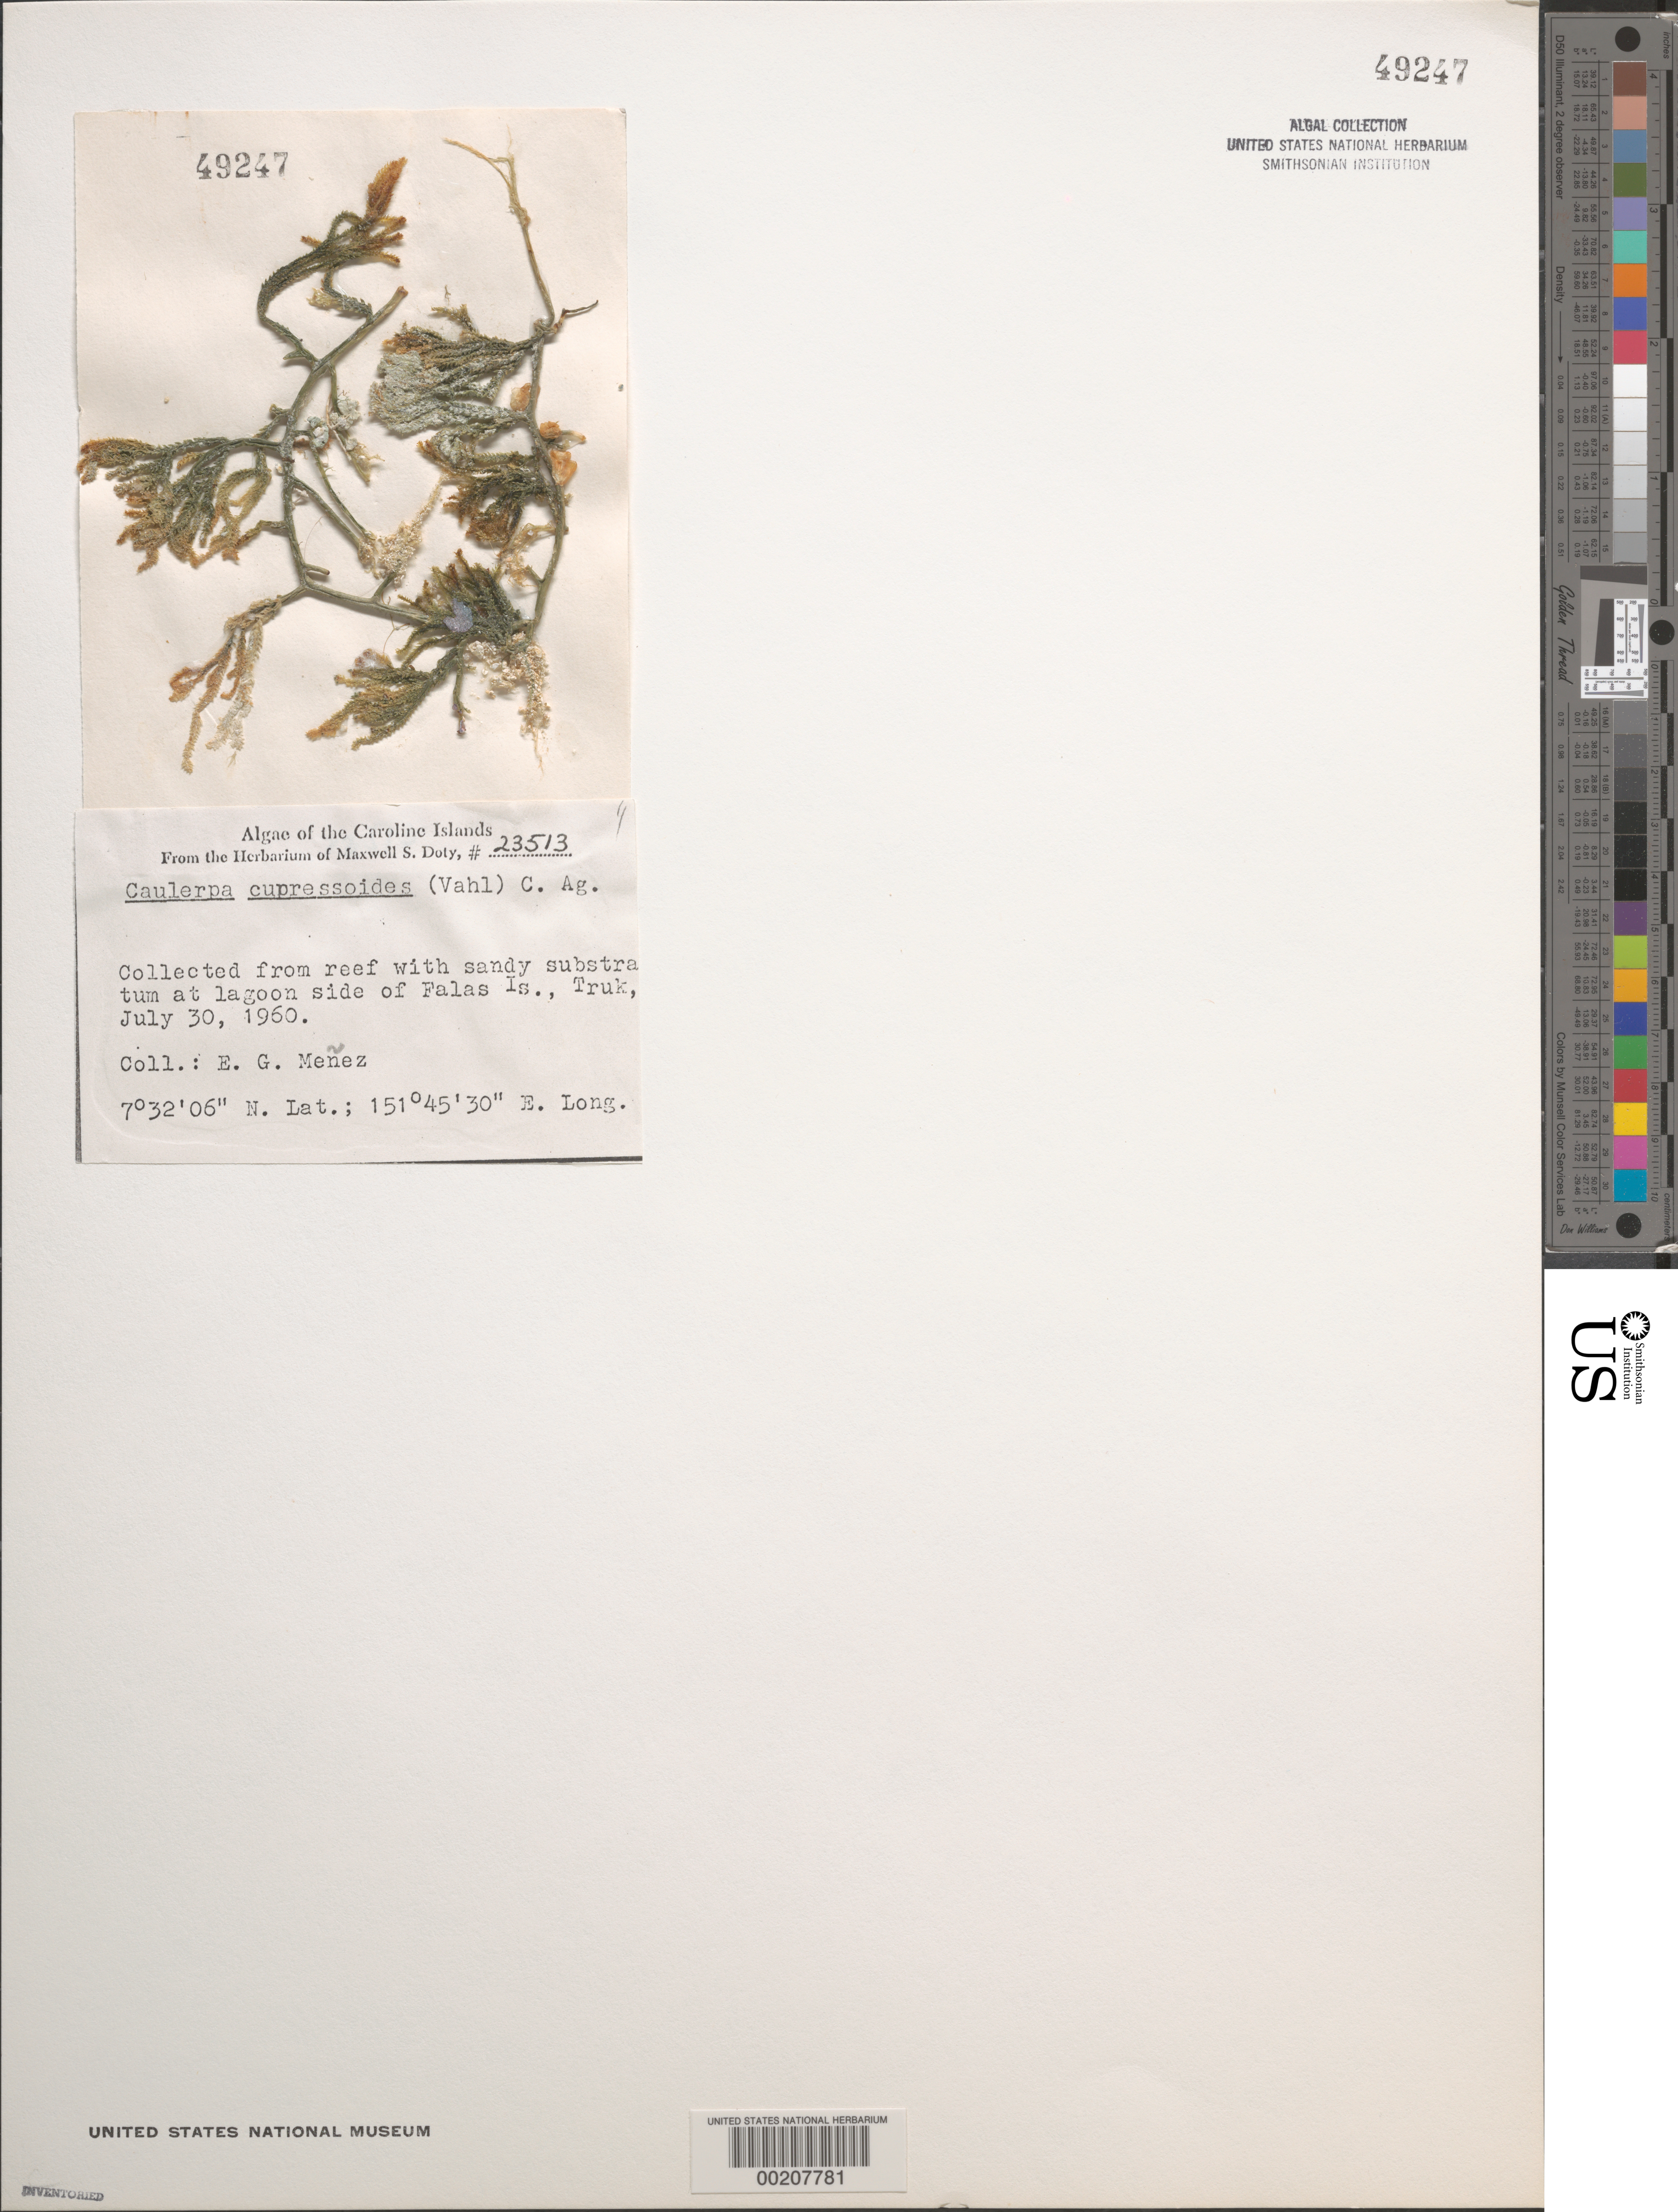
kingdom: Plantae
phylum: Chlorophyta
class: Ulvophyceae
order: Bryopsidales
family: Caulerpaceae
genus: Caulerpa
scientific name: Caulerpa cupressoides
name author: (Vahl) C. Agardh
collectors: Meñez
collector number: MSD 23513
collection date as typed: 30 Jul 1960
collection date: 1960-07-30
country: Micronesia, Federated States of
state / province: Truk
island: Falas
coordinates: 7 32' 06" N, 151 45' 30" E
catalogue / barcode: US 49247